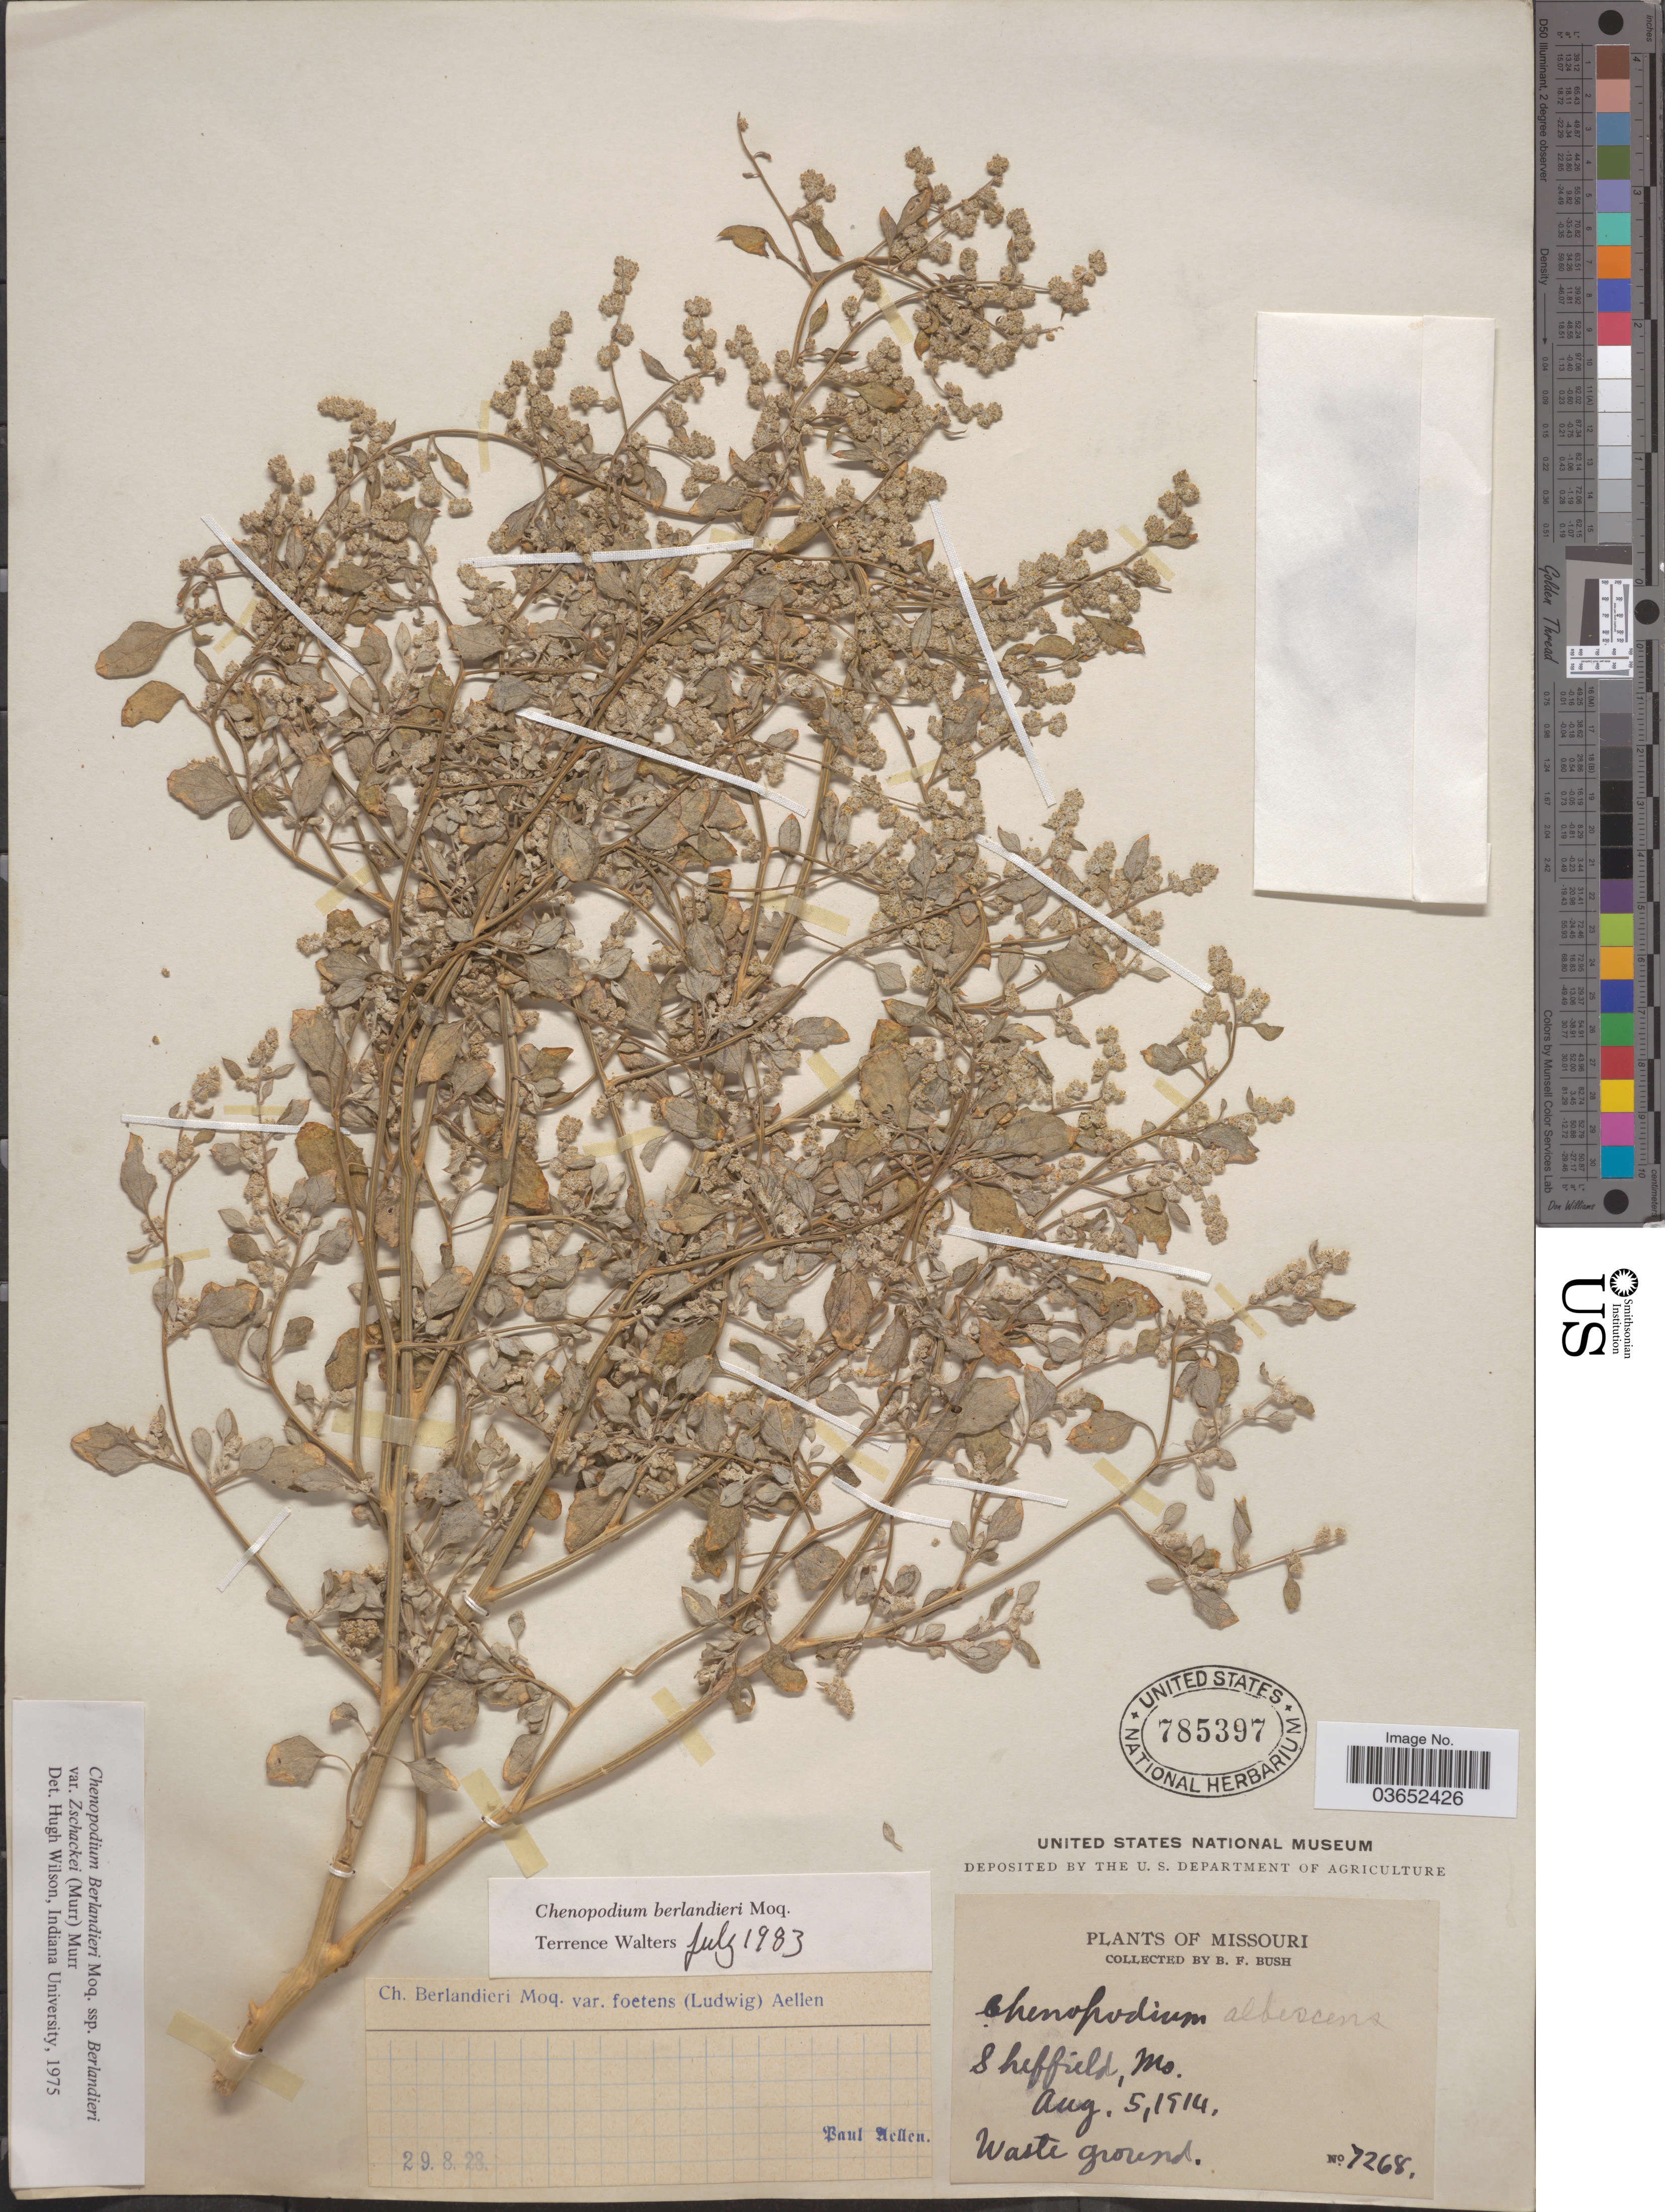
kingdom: Plantae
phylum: Tracheophyta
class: Magnoliopsida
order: Caryophyllales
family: Amaranthaceae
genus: Chenopodium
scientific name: Chenopodium berlandieri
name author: Moq.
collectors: B. F. Bush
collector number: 7268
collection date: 1914-08-05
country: United States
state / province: Missouri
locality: Sheffield.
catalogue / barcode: US 785397